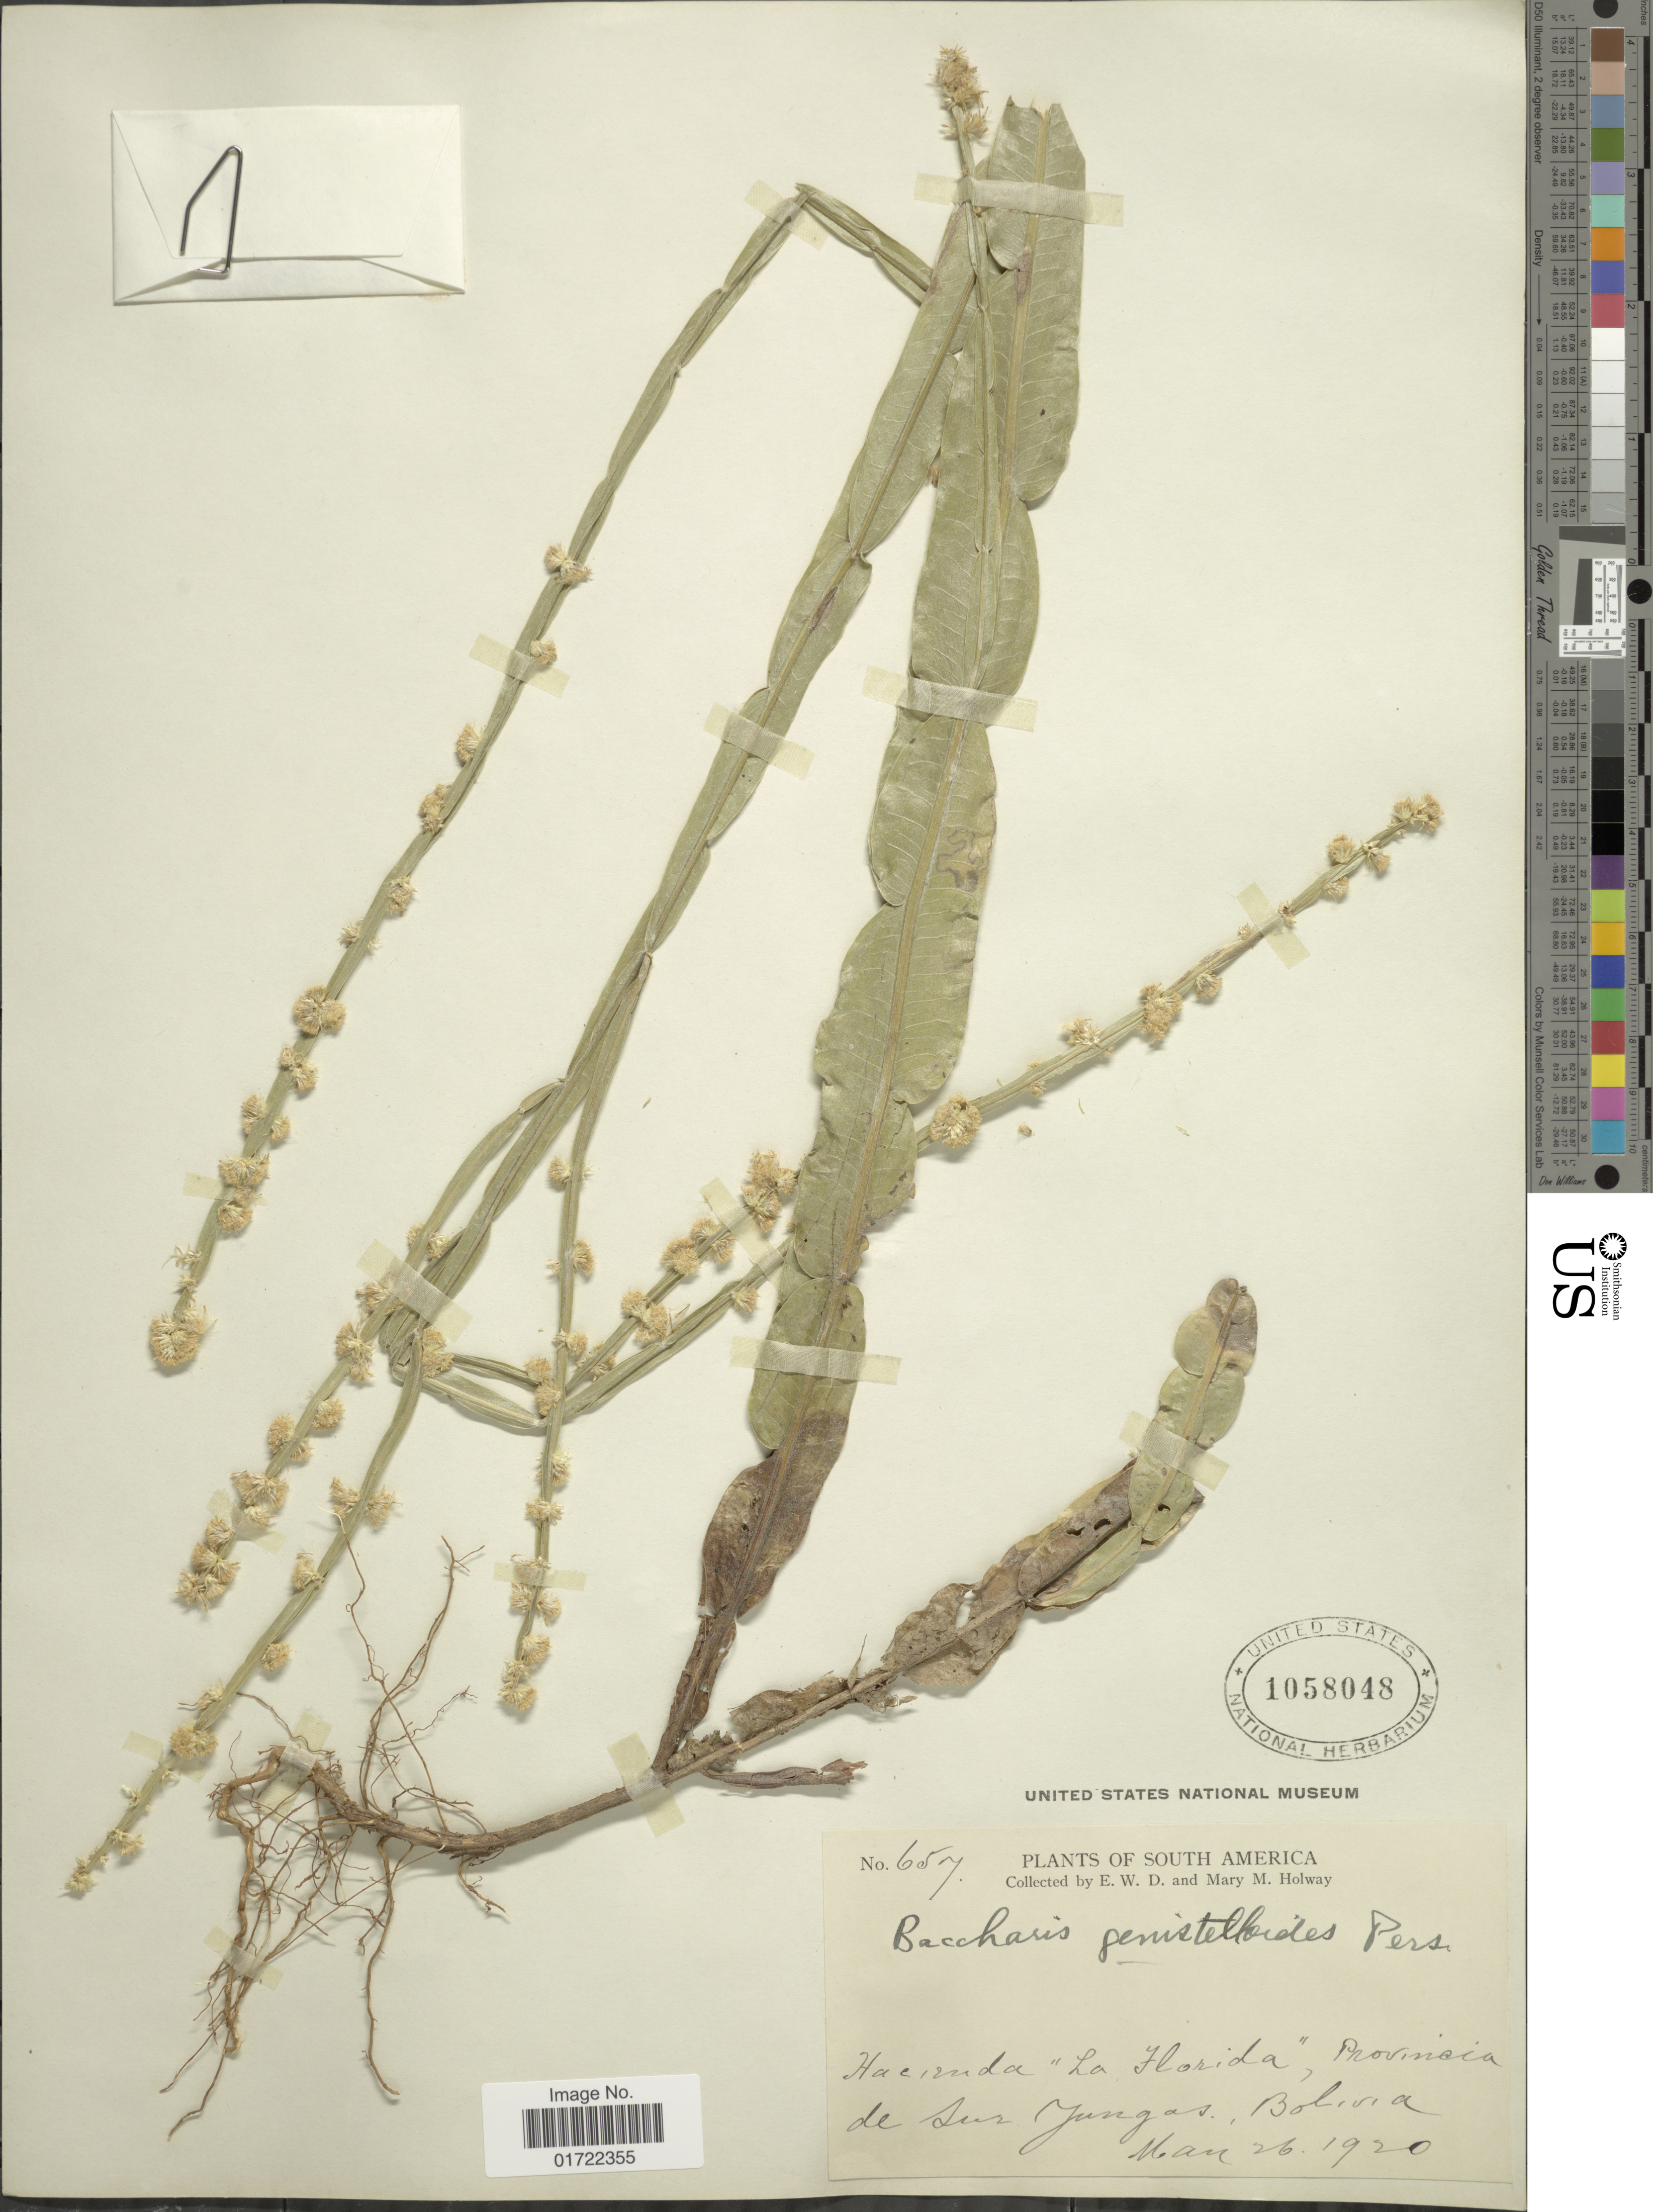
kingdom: Plantae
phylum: Tracheophyta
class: Magnoliopsida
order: Asterales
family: Asteraceae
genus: Baccharis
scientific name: Baccharis genistelloides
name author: (Lam.) Pers.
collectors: E. W. D. Holway & M. M. Holway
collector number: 657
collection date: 1920-05-26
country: Bolivia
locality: South America, Hacienda La Florida, Provincia de Sur Yungas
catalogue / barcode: US 1058048